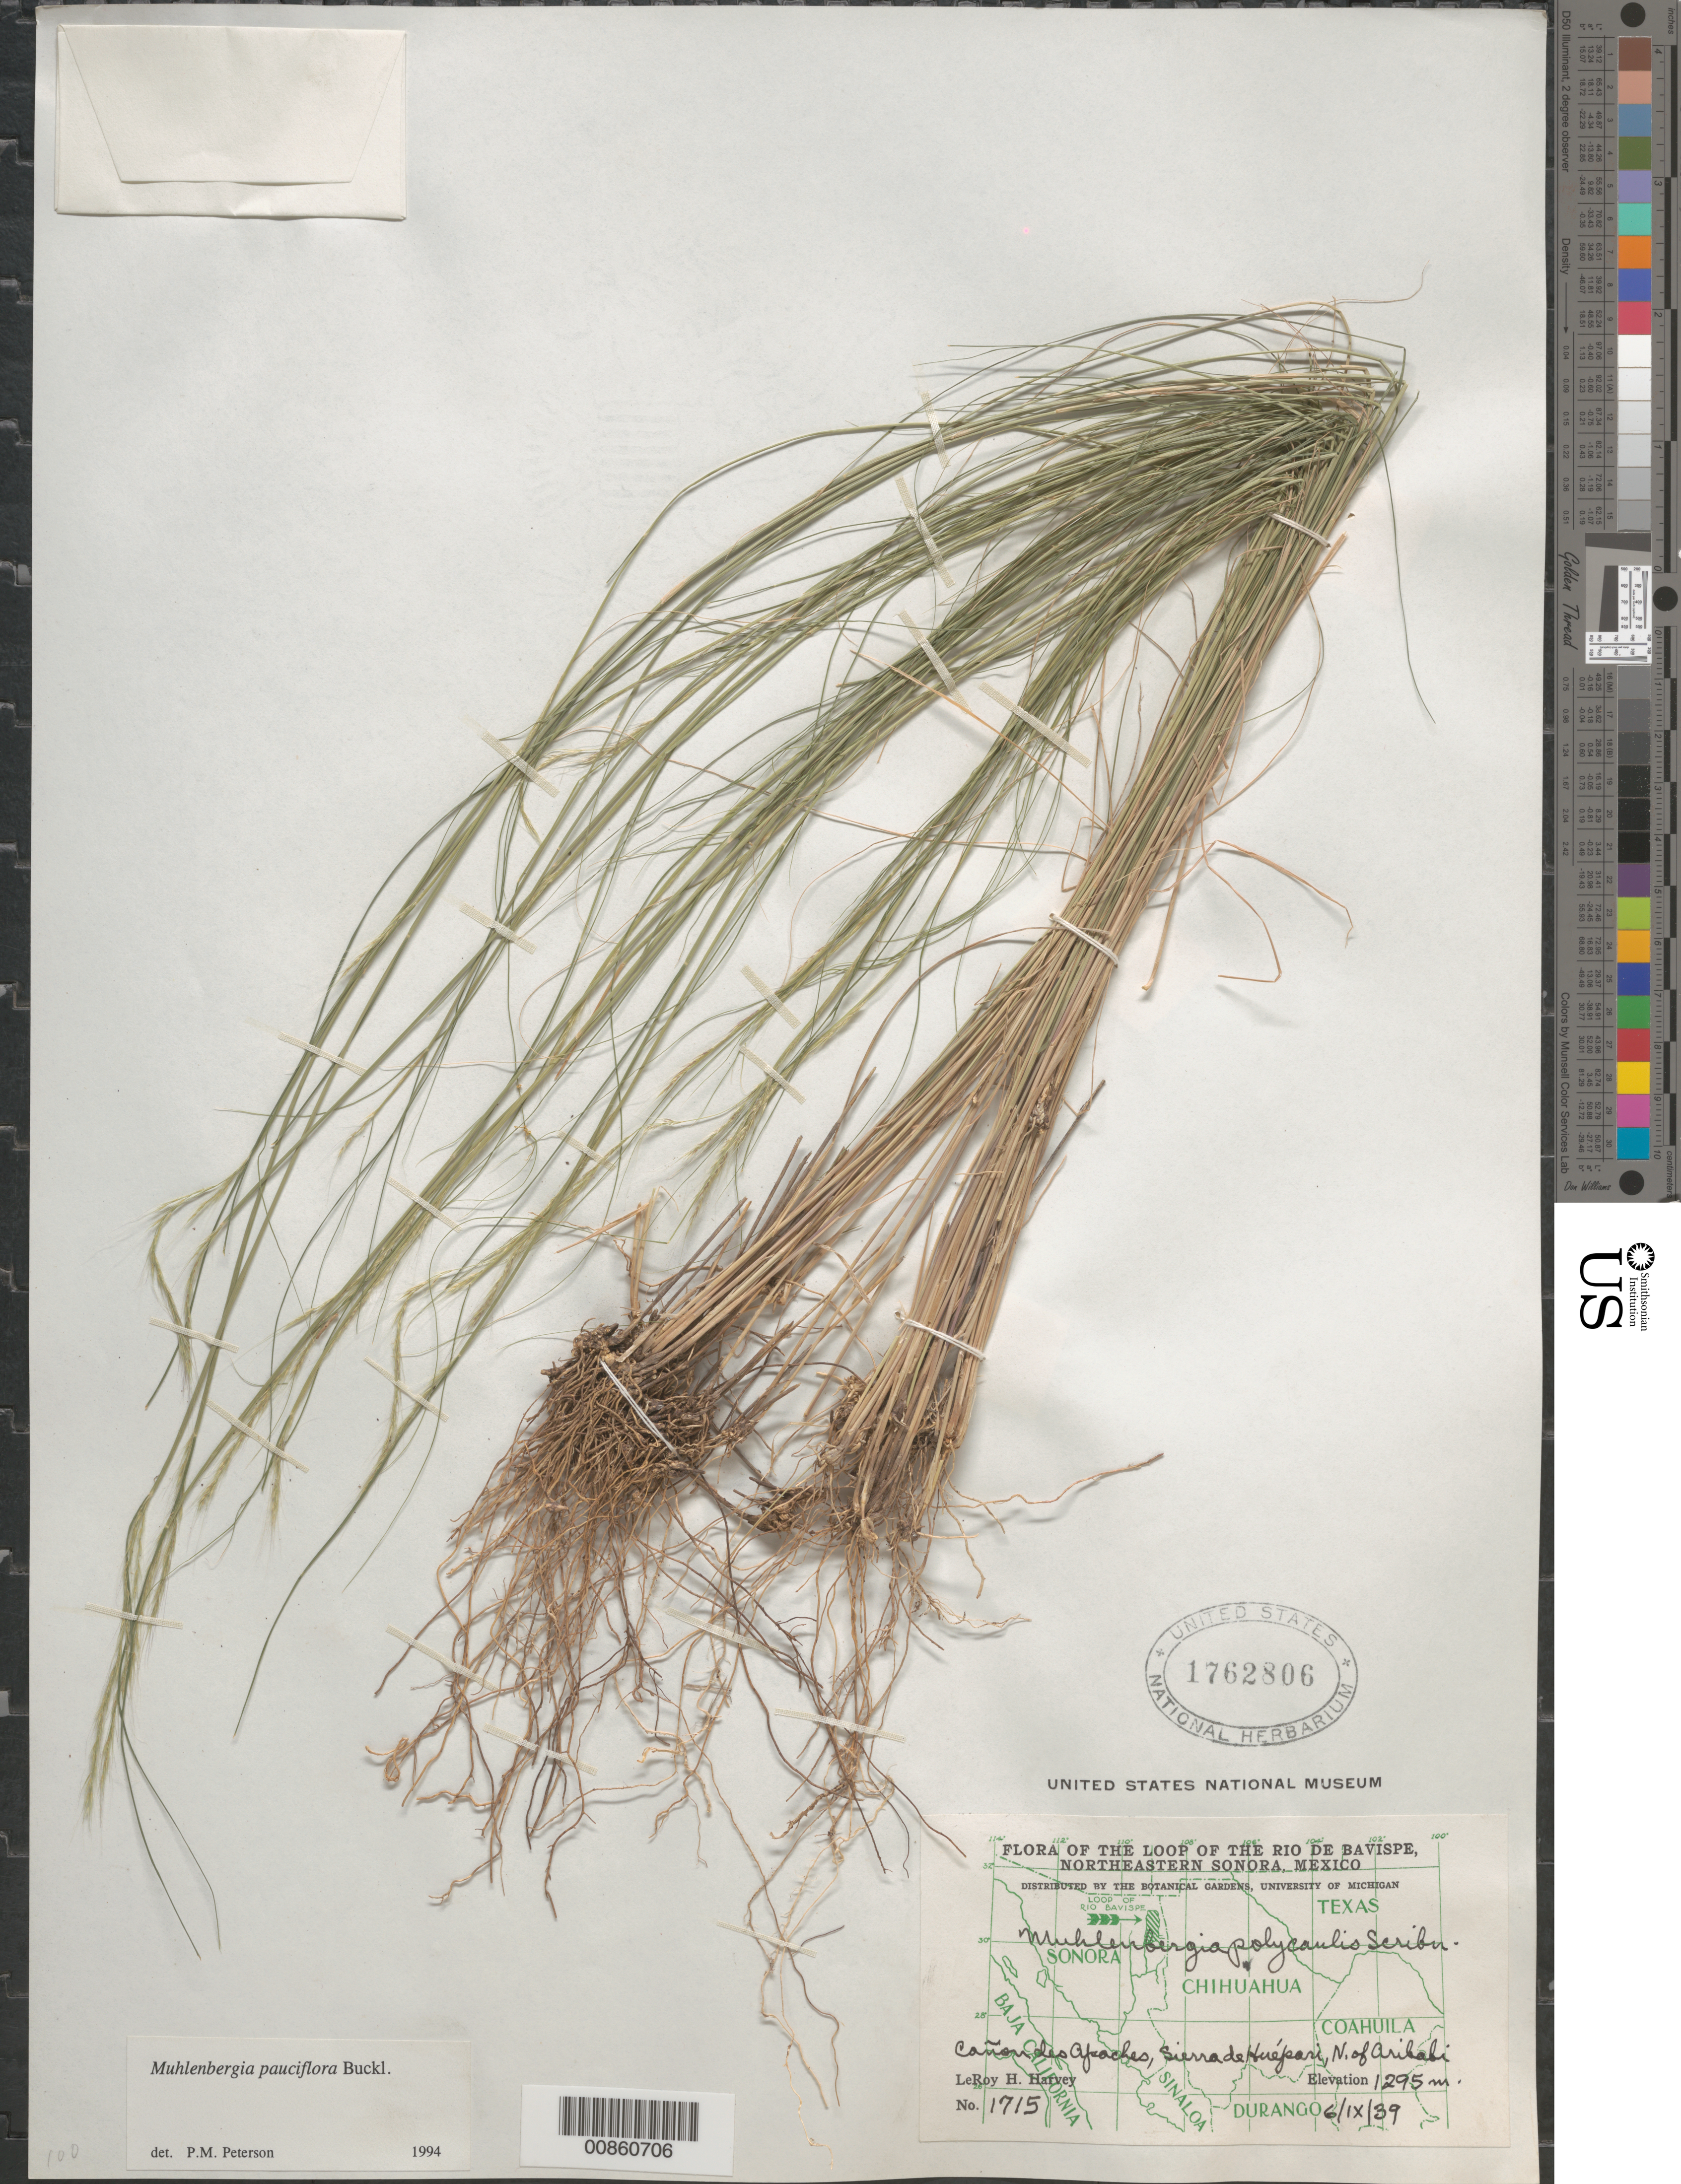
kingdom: Plantae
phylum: Tracheophyta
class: Liliopsida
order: Poales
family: Poaceae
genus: Muhlenbergia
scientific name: Muhlenbergia pauciflora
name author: Buckley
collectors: L. H. Harvey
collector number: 1715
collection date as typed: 06 Sep 1939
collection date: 1939-09-06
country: Mexico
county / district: Nacozari de García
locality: Cañón Los Apaches, Sierra de Huépari, N of Aribabi, mpio. Nacozari de García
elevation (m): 1295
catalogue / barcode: US 1762806